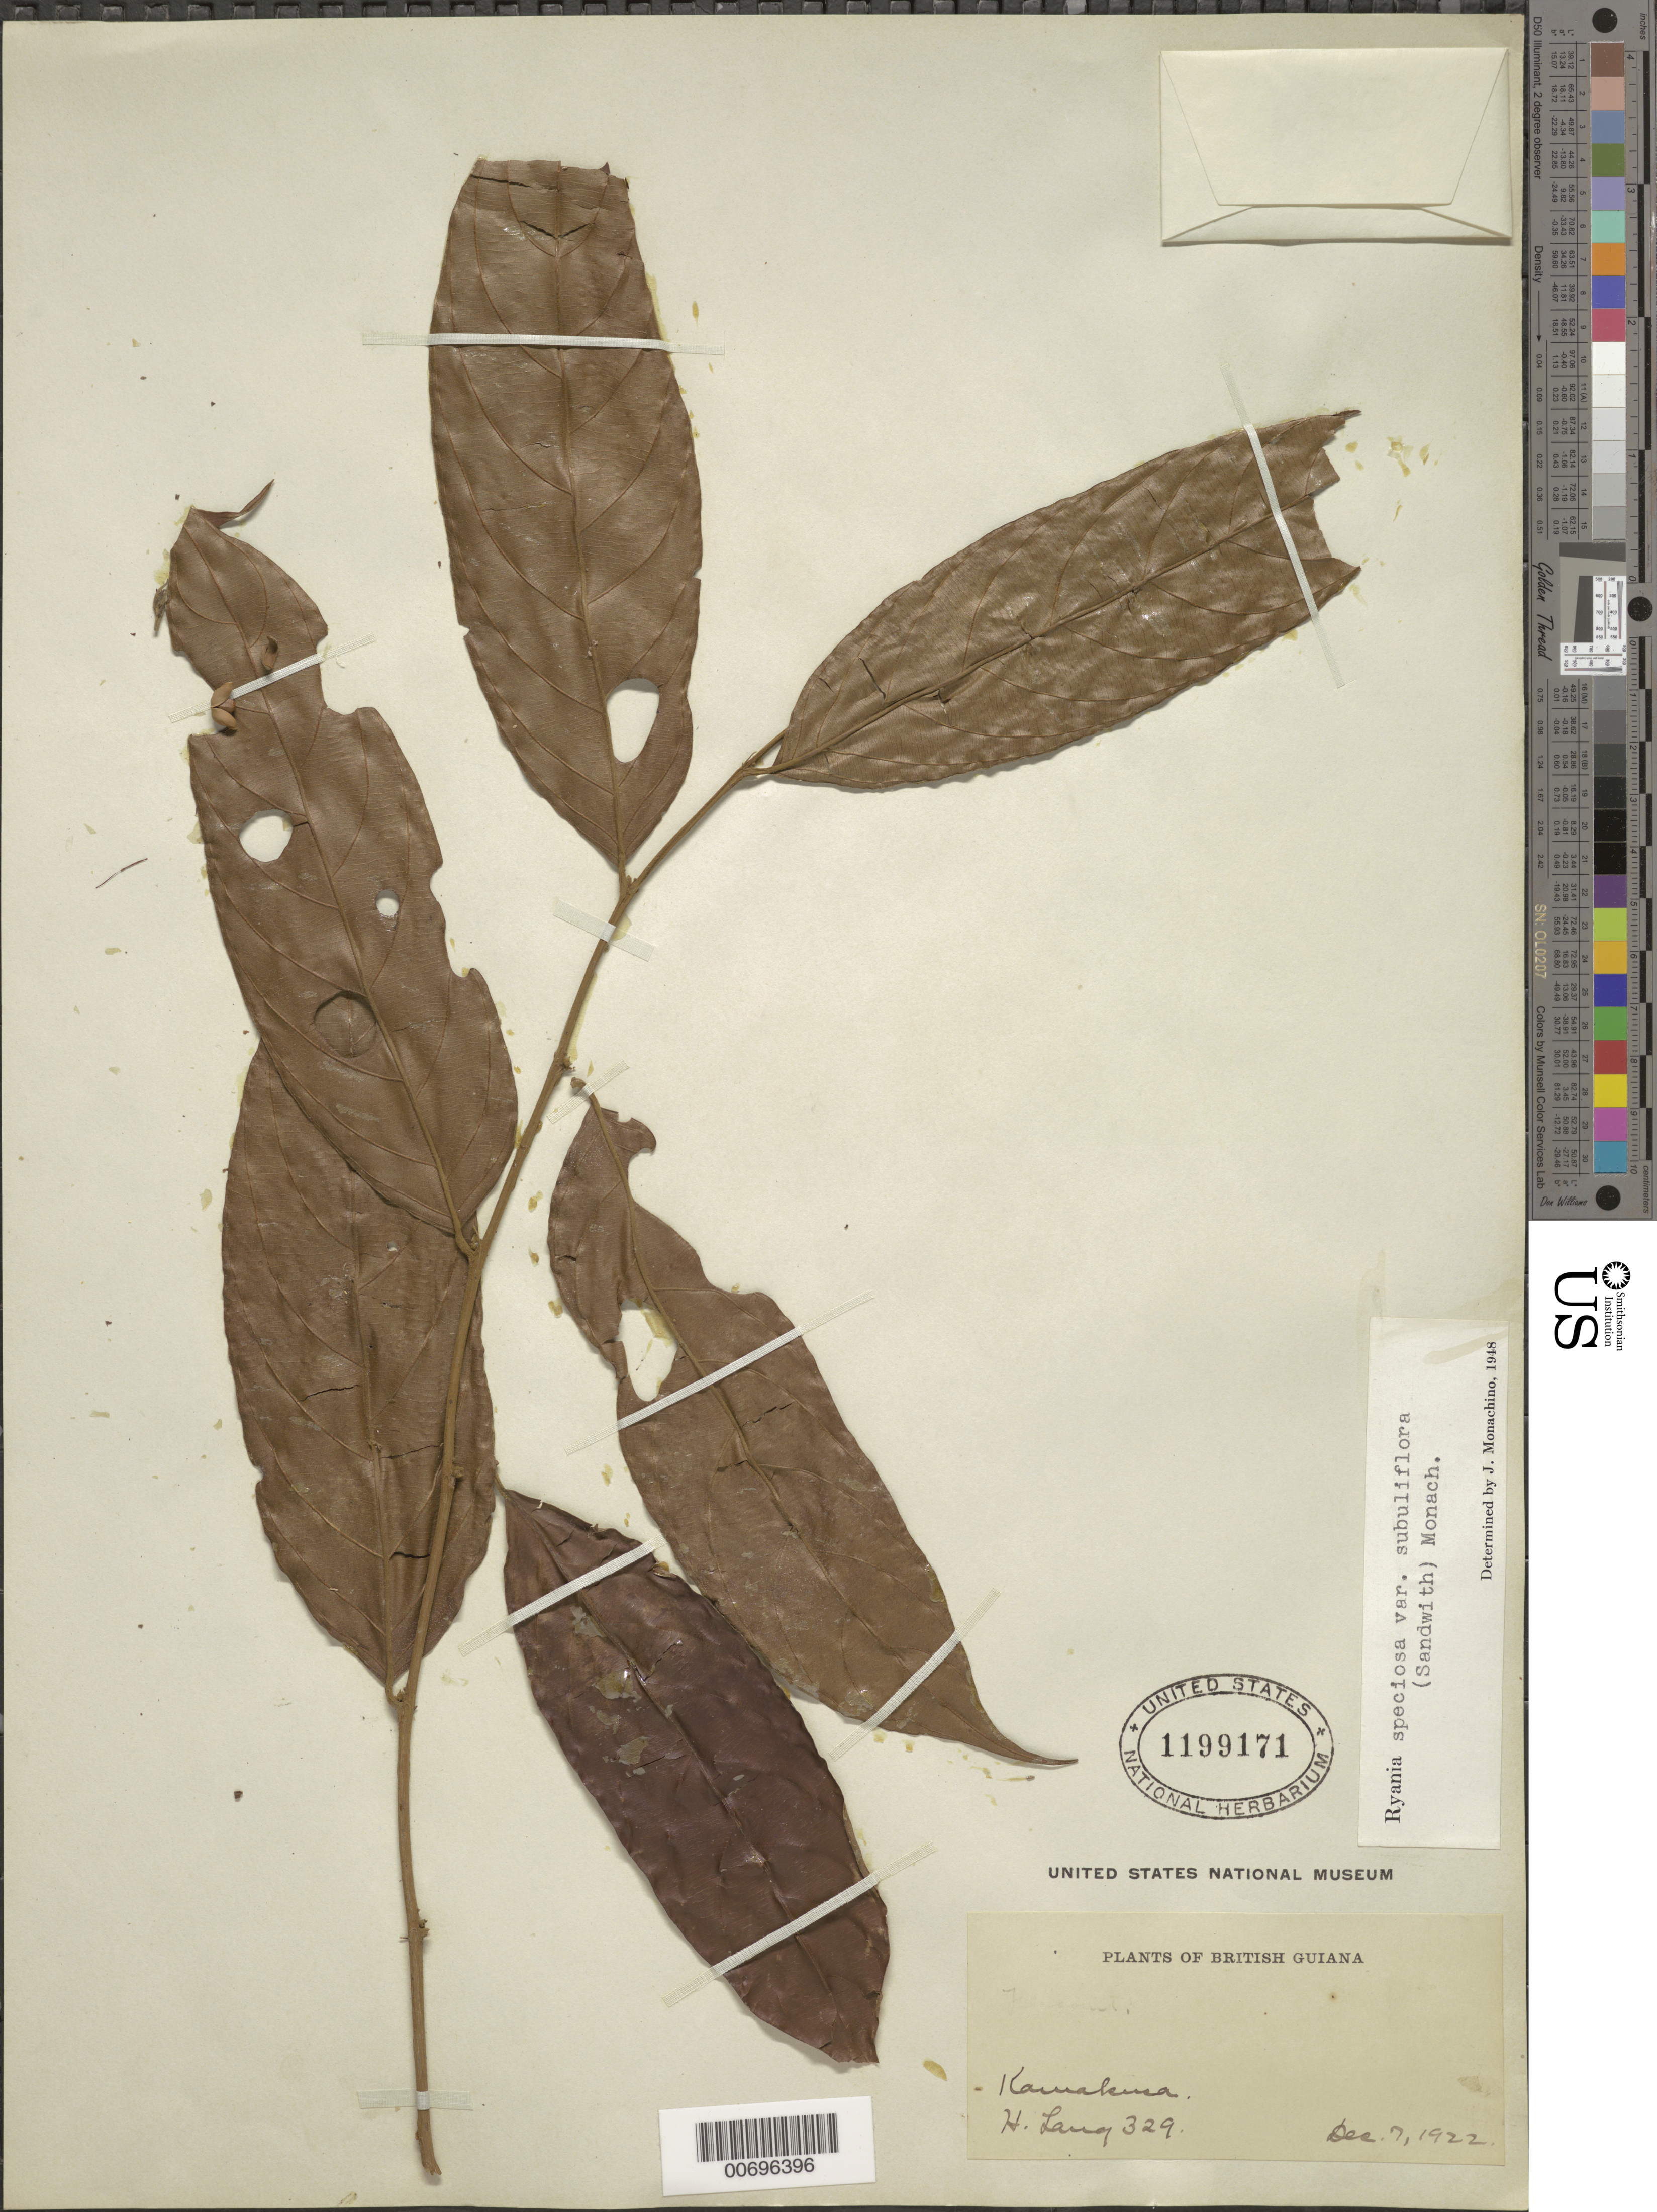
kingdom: Plantae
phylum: Tracheophyta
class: Magnoliopsida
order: Malpighiales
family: Salicaceae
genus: Ryania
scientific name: Ryania speciosa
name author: Vahl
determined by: Monachino, J. V.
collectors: H. Lang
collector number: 329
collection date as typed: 7-Dec-22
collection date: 1922-12-07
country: Guyana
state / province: Cuyuni-Mazaruni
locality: Kamakusa, Upper Mazaruni R.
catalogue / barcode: US 1199171